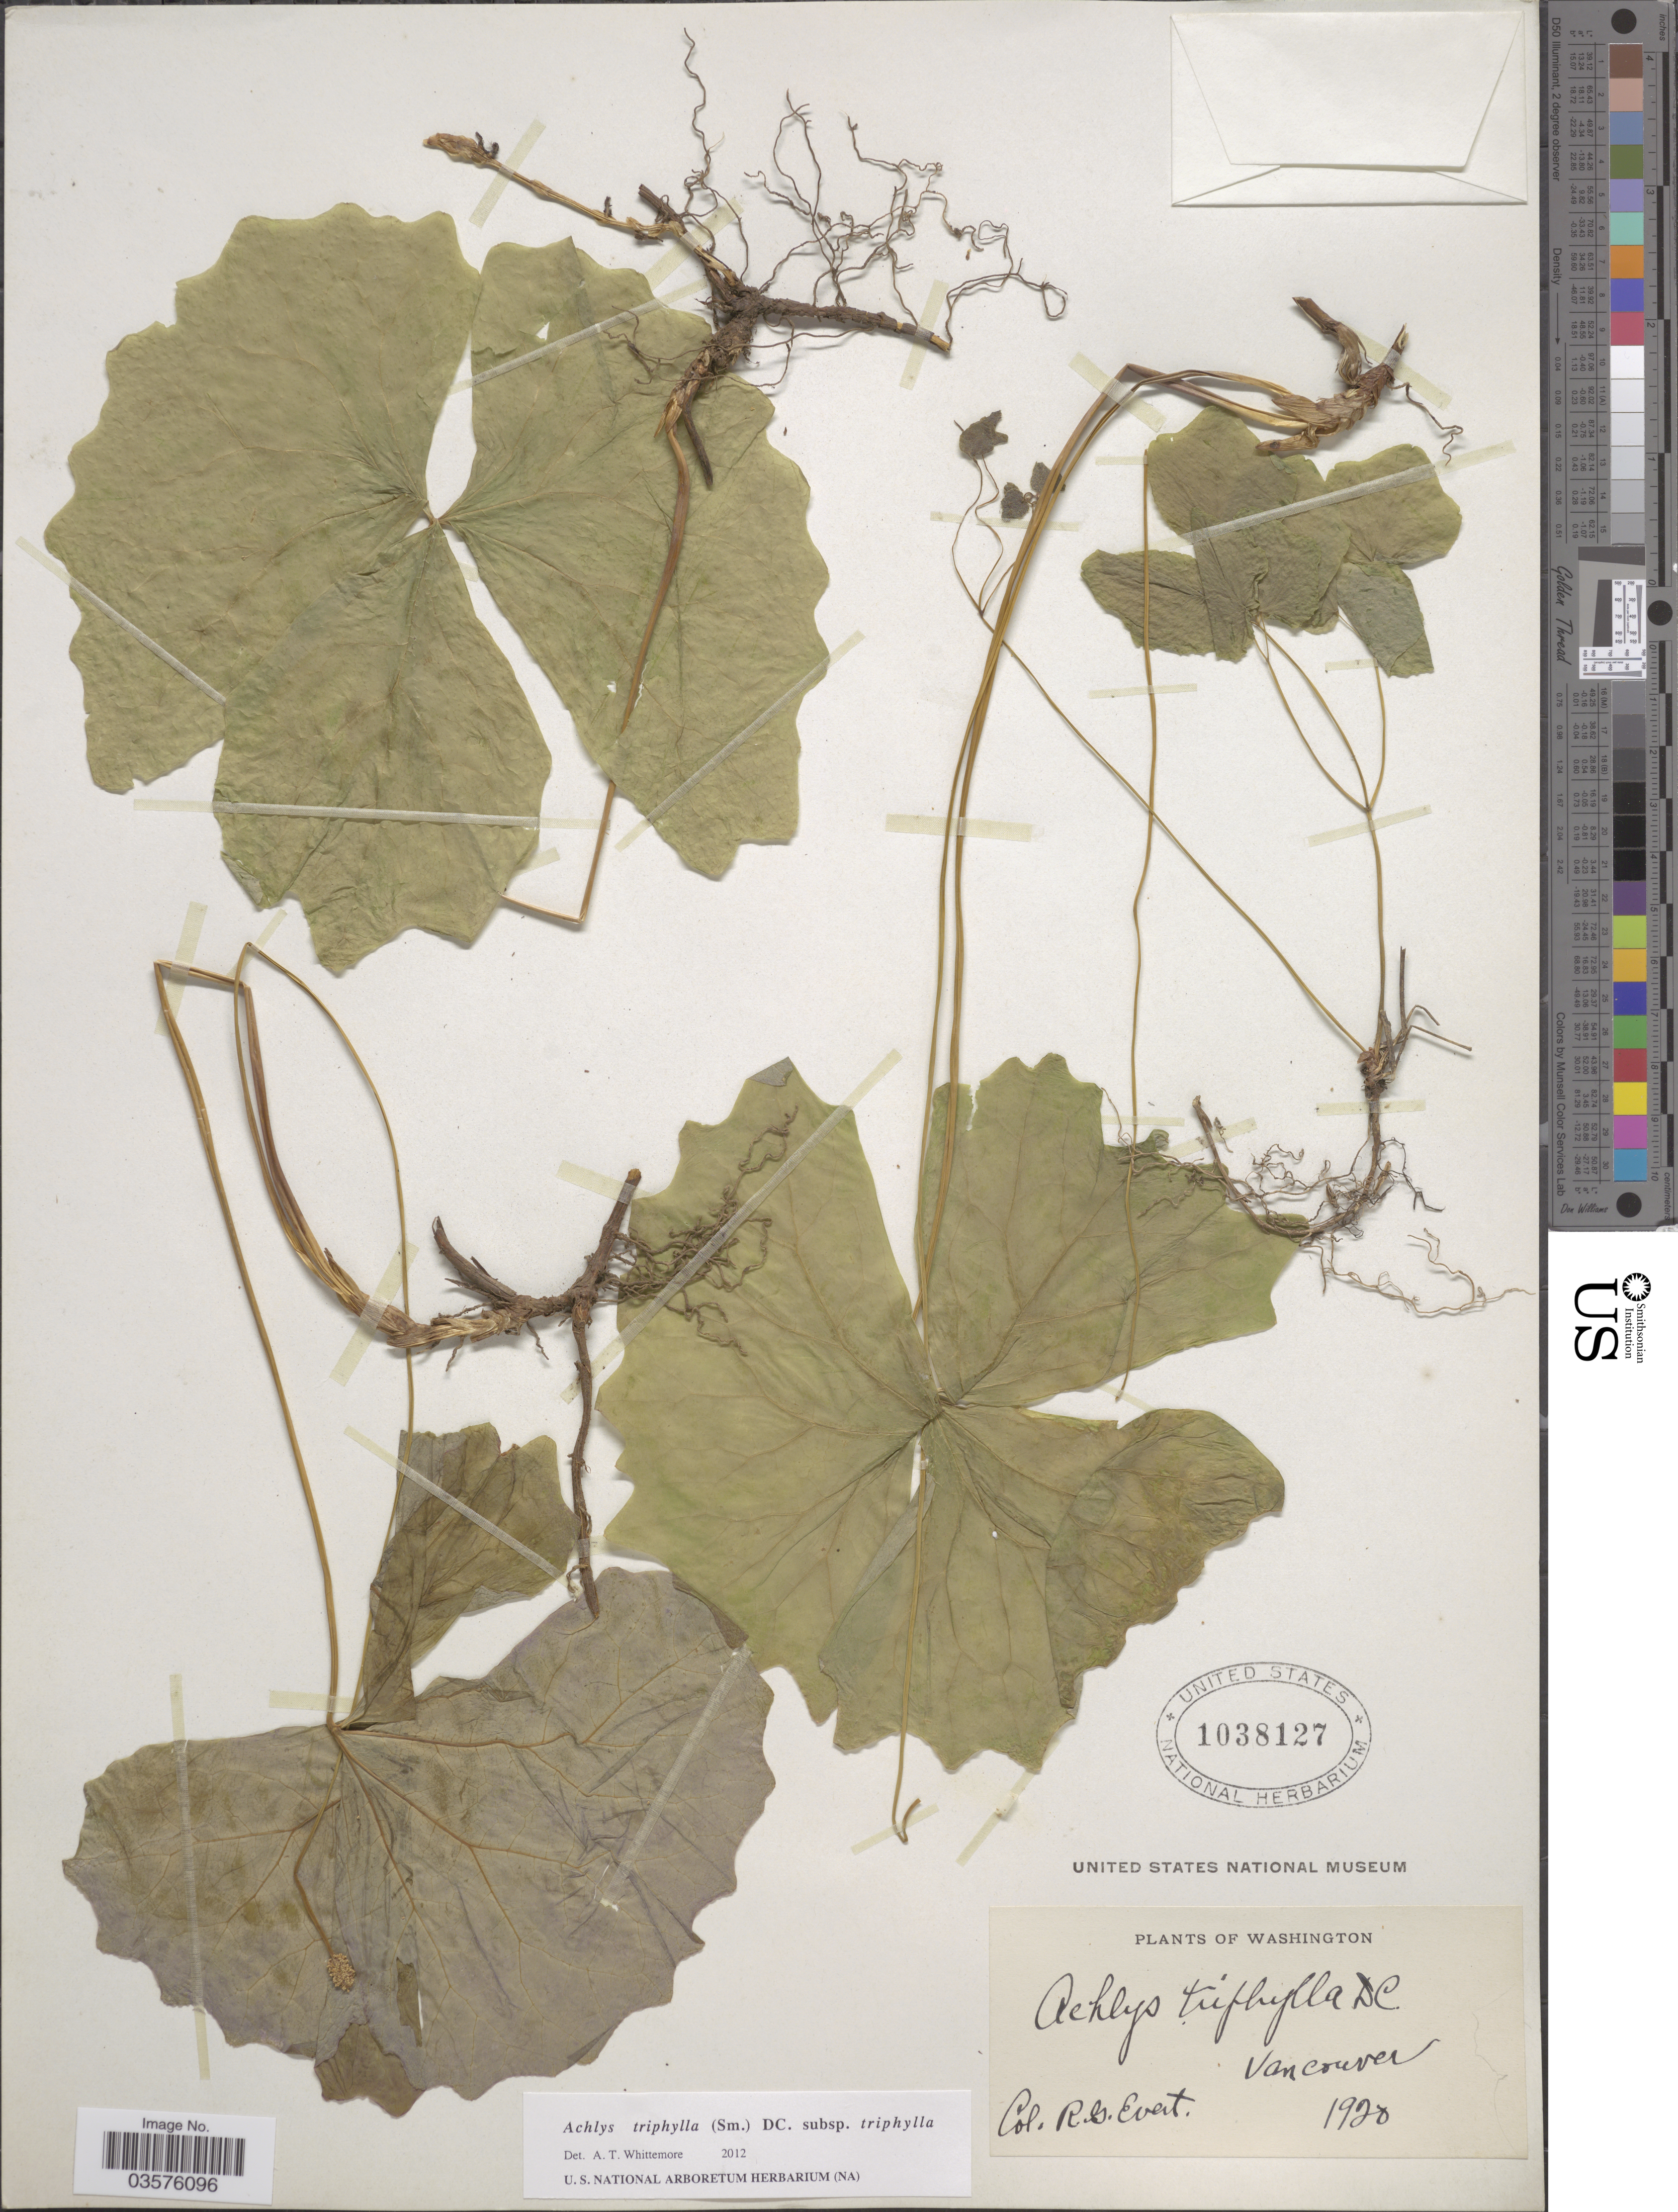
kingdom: Plantae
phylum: Tracheophyta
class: Magnoliopsida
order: Ranunculales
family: Berberidaceae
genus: Achlys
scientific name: Achlys triphylla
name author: (Sm.) DC.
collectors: R. Evert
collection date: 1920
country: United States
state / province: Washington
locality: Vancouver.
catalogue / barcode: US 1038127